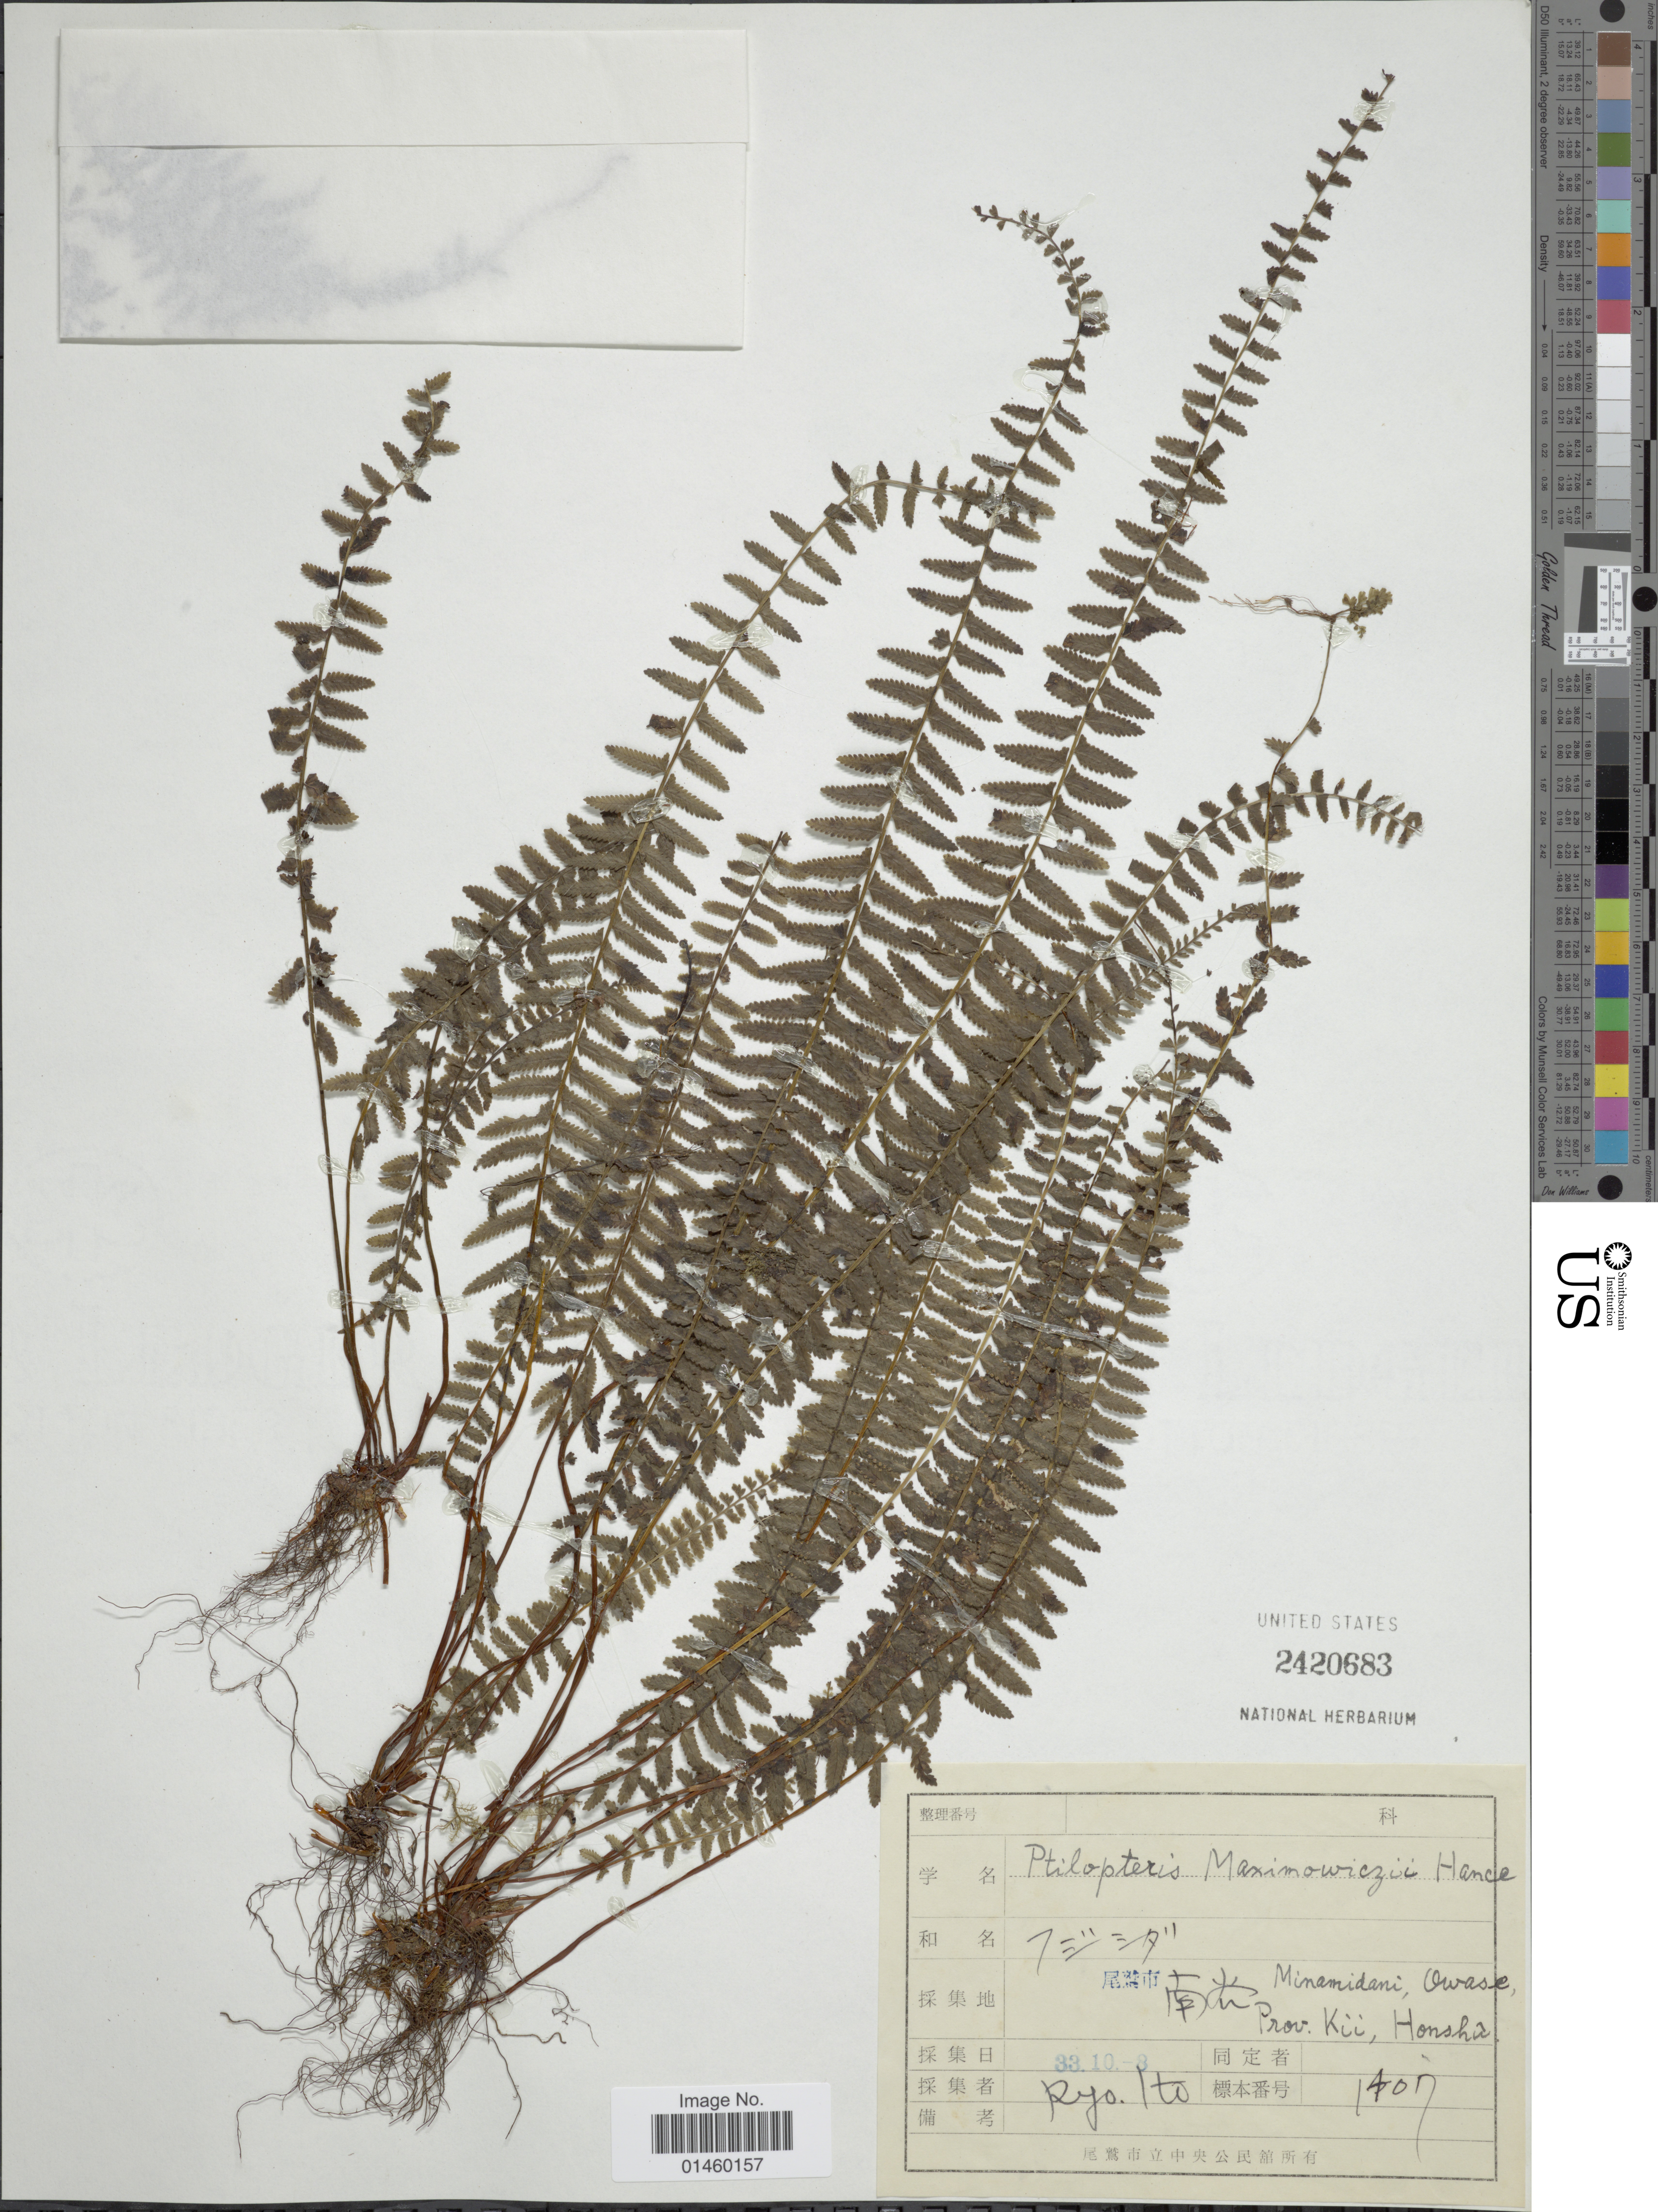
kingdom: Plantae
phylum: Tracheophyta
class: Polypodiopsida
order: Polypodiales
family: Dennstaedtiaceae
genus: Monachosorum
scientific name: Monachosorum maximowiczii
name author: (Baker) Hayata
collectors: R. Ito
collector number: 1407*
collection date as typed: Transcribed d/m/y: /8/33; 33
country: Japan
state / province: Mie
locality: Minamidani, Owase, Prov. Kii, Honshu.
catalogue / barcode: US 2420683